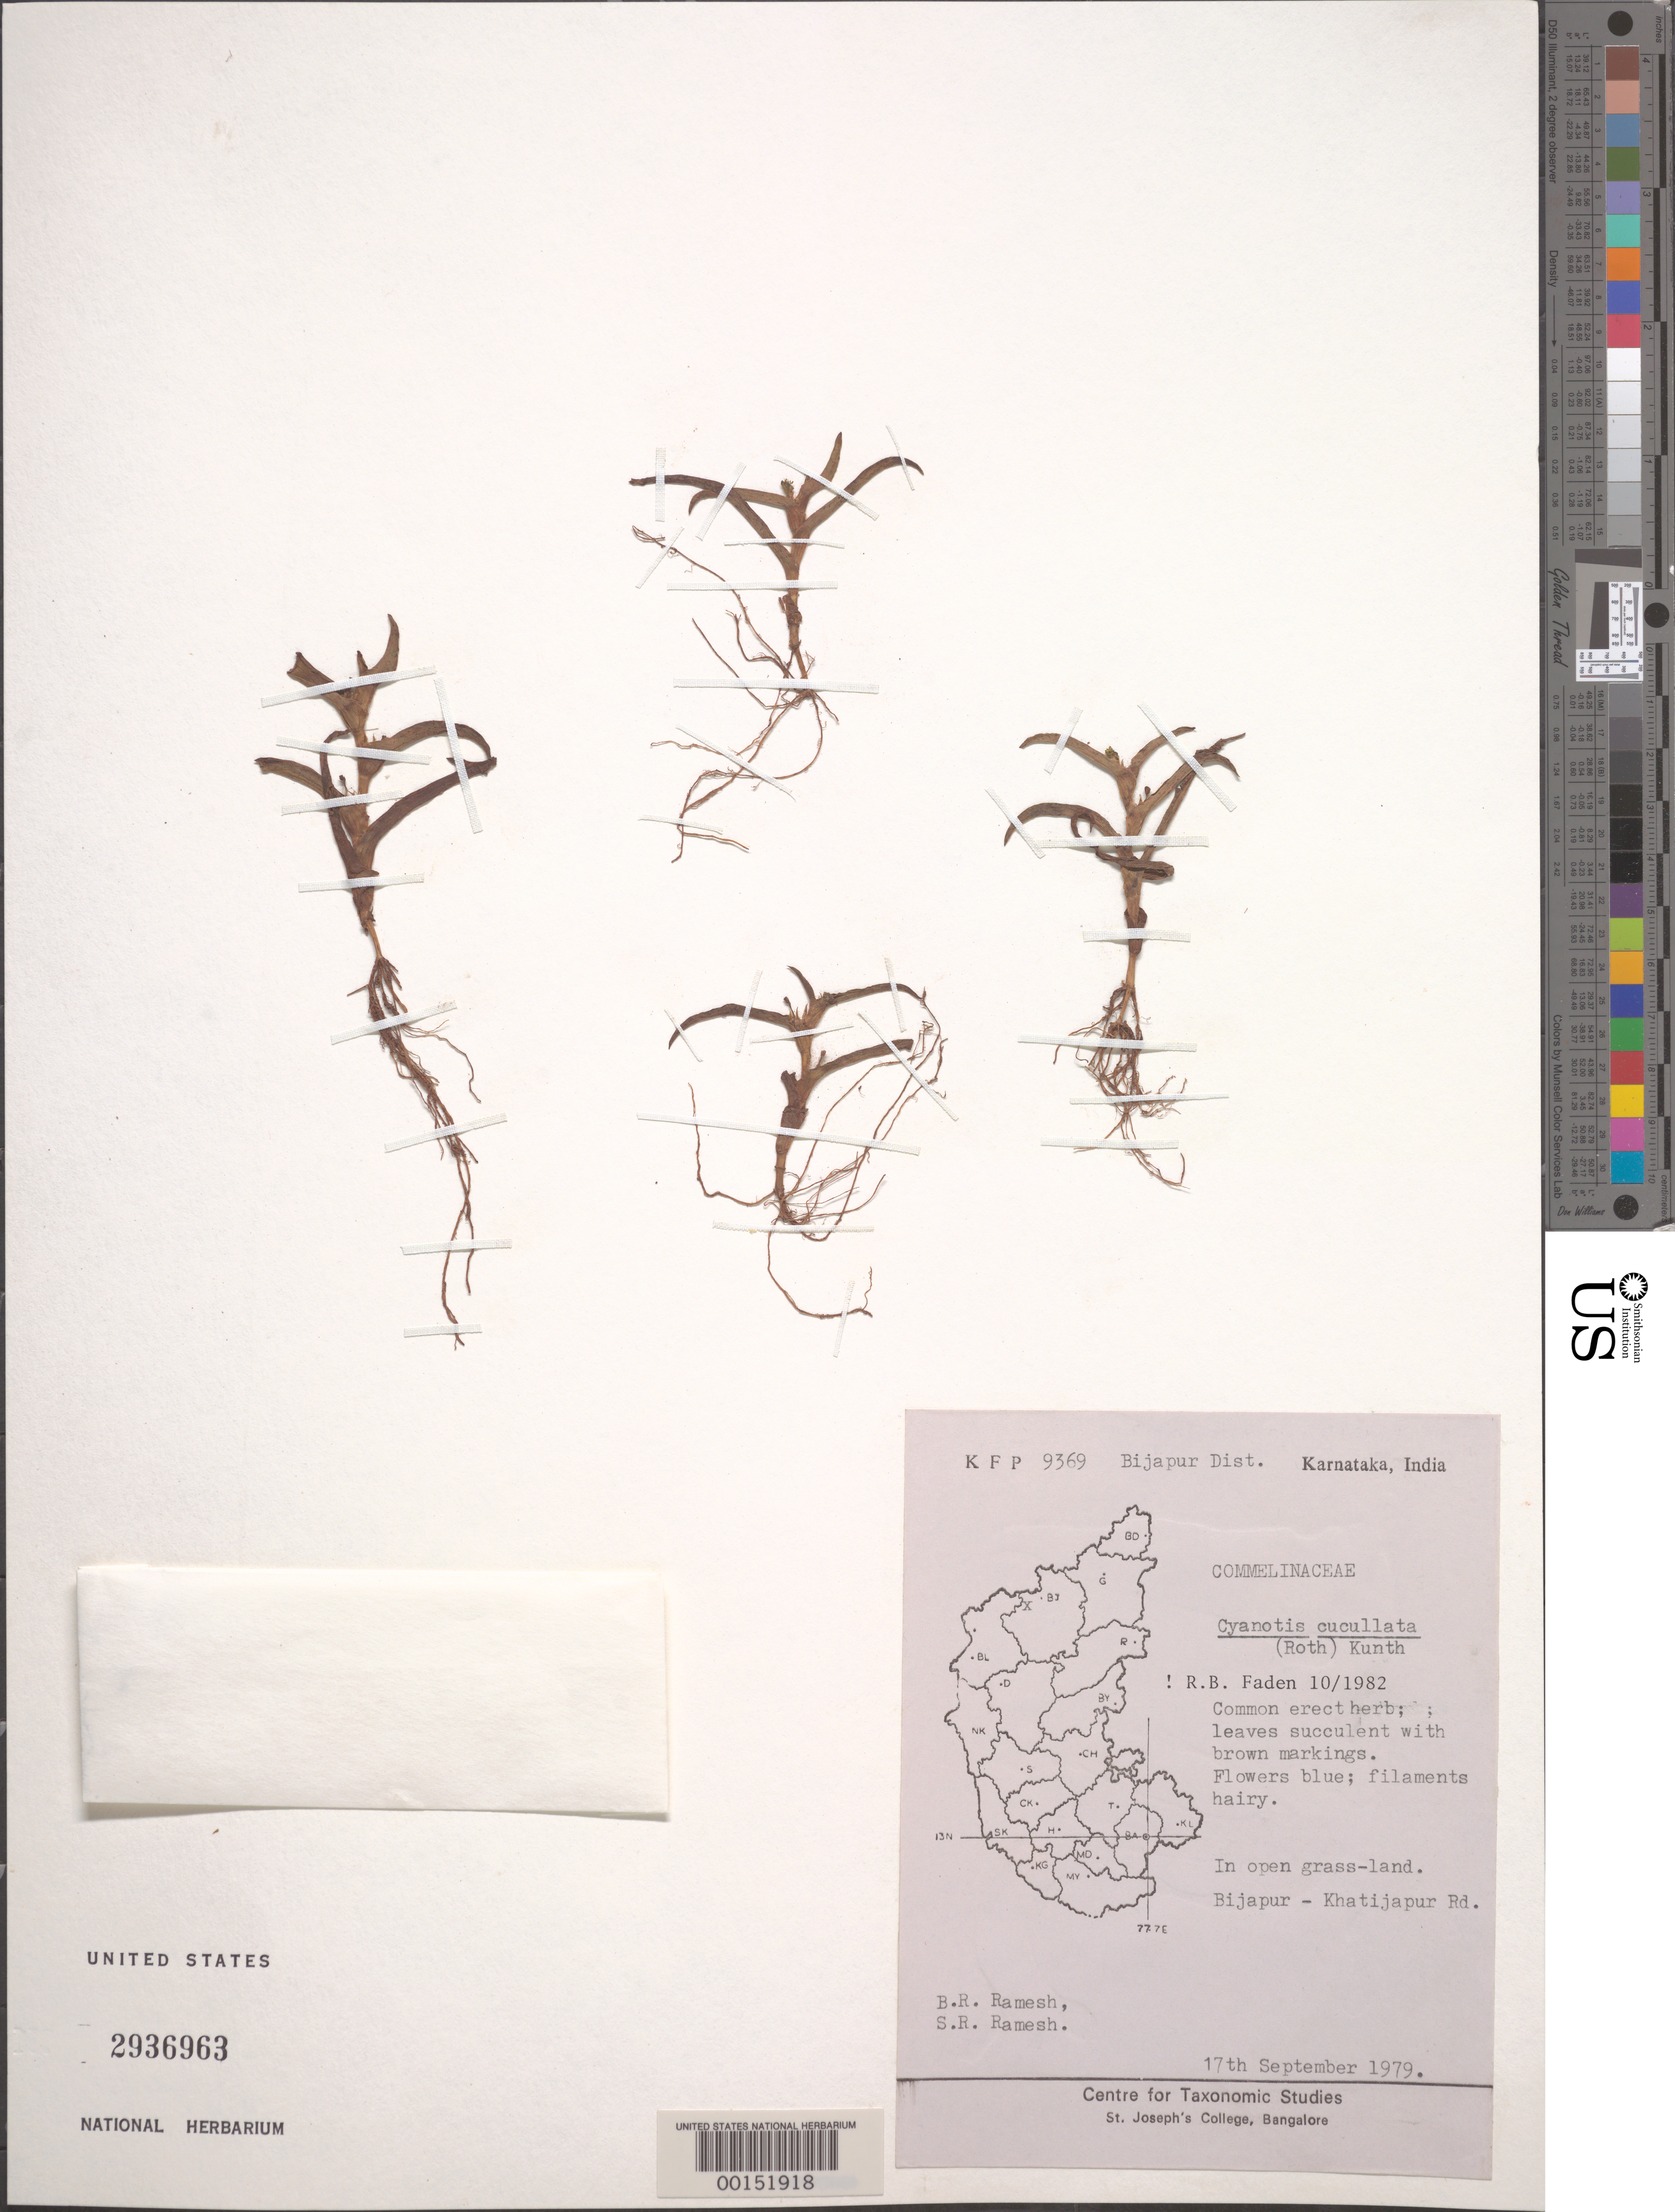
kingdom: Plantae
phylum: Tracheophyta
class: Liliopsida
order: Commelinales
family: Commelinaceae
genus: Cyanotis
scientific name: Cyanotis cucullata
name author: (Roth) Kunth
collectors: B. Ramesh & S. R. Ramesh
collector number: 9369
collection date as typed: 17 Sep 1979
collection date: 1979-09-17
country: India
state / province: Karnataka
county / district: Bijapur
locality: Bijapur, mysore state [mysore state = karnataka.]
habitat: Open grass land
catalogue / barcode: US 2936963